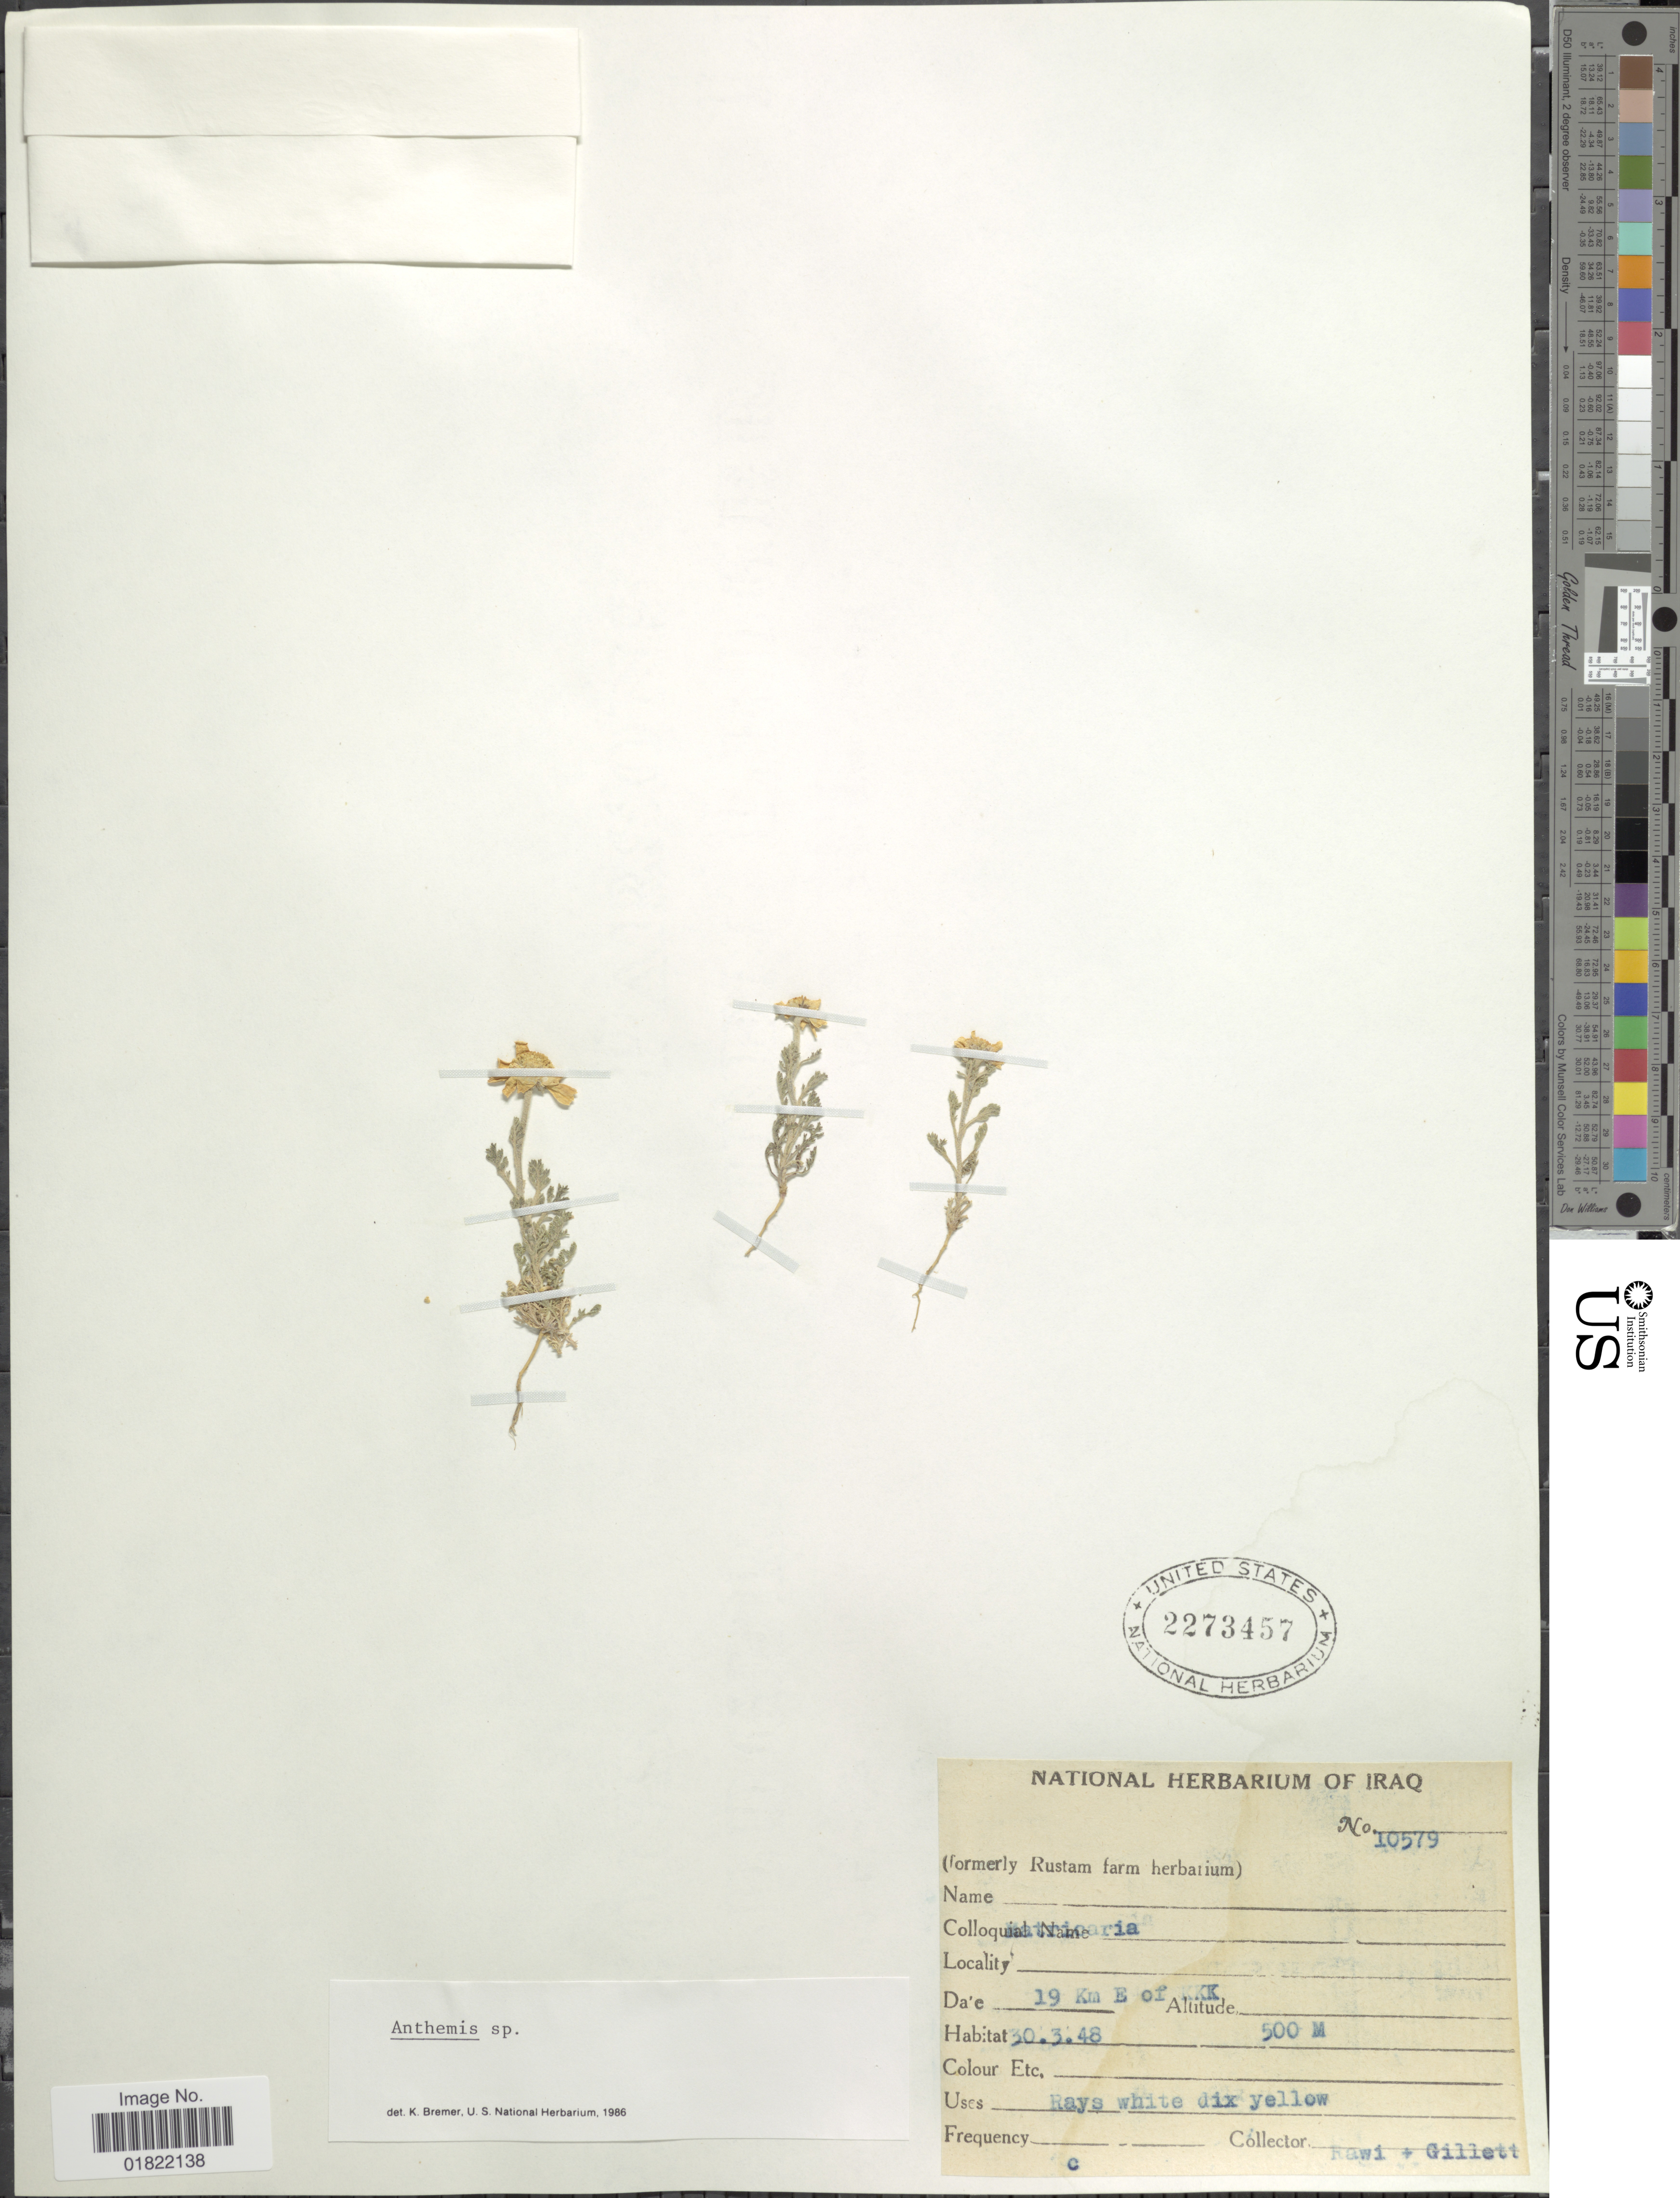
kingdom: Plantae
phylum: Tracheophyta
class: Magnoliopsida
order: Asterales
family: Asteraceae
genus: Anthemis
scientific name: Anthemis sp.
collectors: -. Rawi & Gillett, --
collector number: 10579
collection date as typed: Transcribed d/m/y: 30/3/48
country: Iraq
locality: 19 Km E of KKK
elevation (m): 500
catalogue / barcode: US 2273457